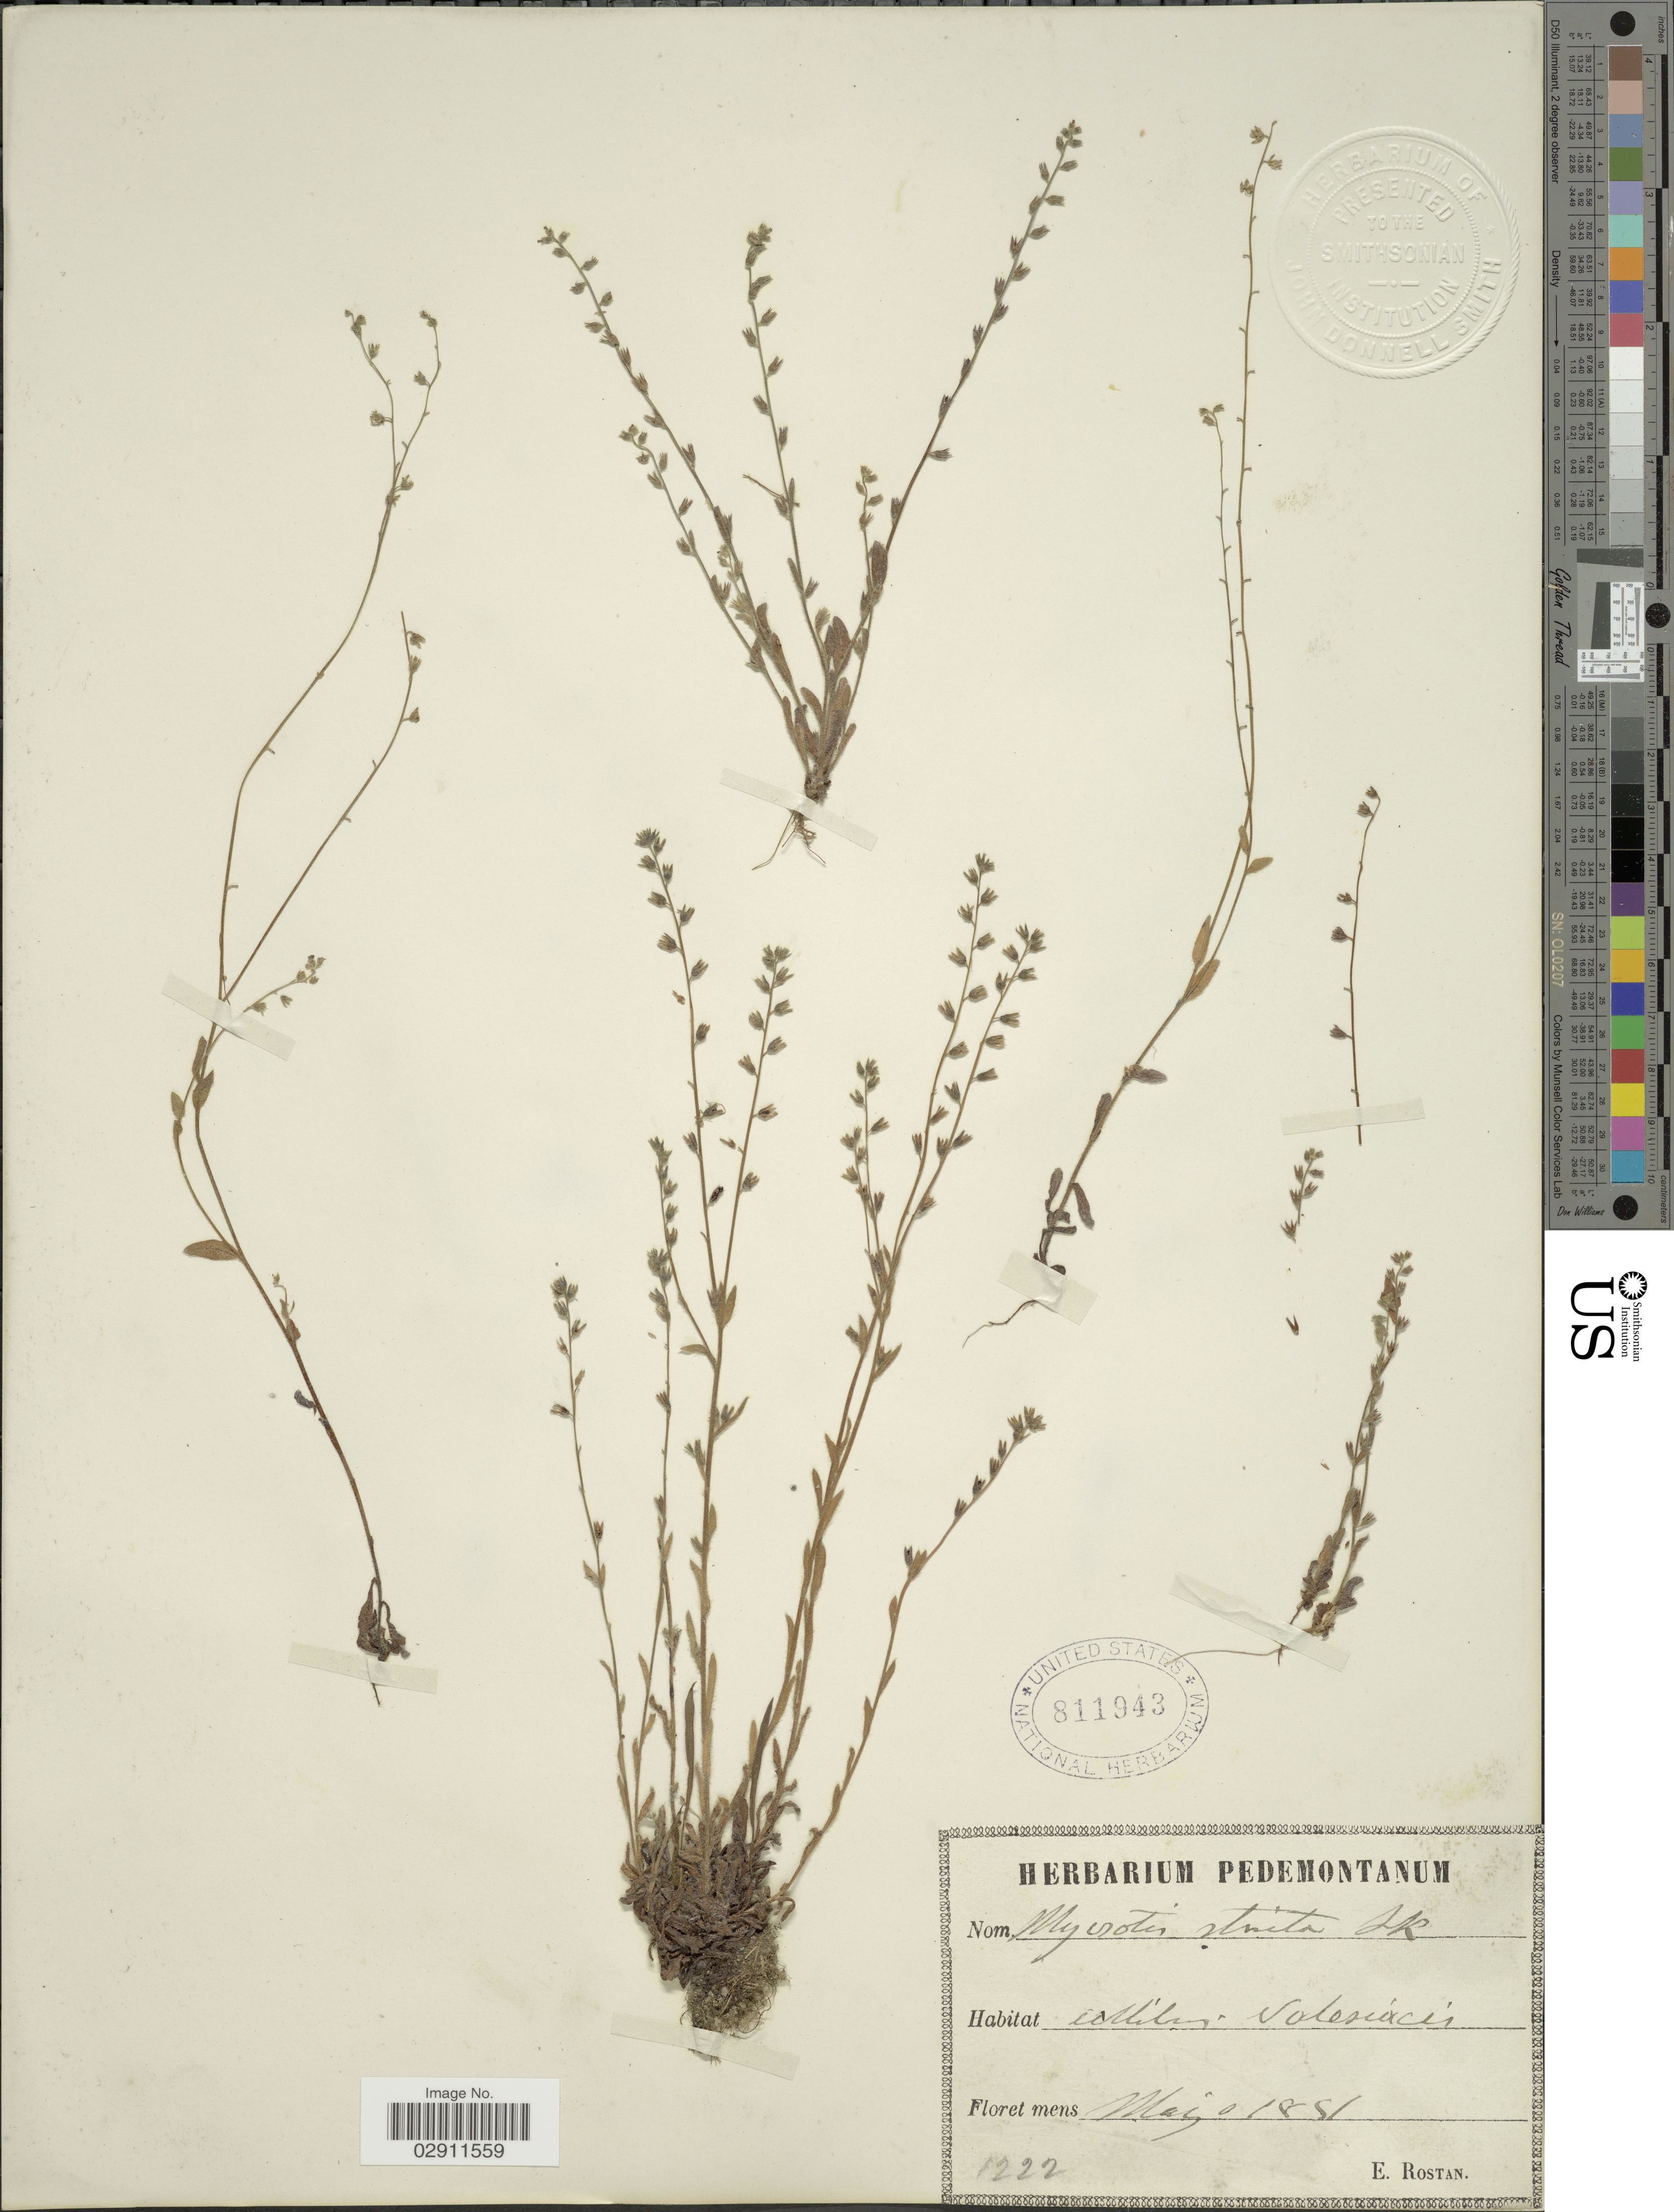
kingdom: Plantae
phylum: Tracheophyta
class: Magnoliopsida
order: Boraginales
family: Boraginaceae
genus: Myosotis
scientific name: Myosotis stricta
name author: Link ex Roem. & Schult.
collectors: E. Rostan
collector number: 1222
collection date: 1881-05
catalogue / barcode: US 811943